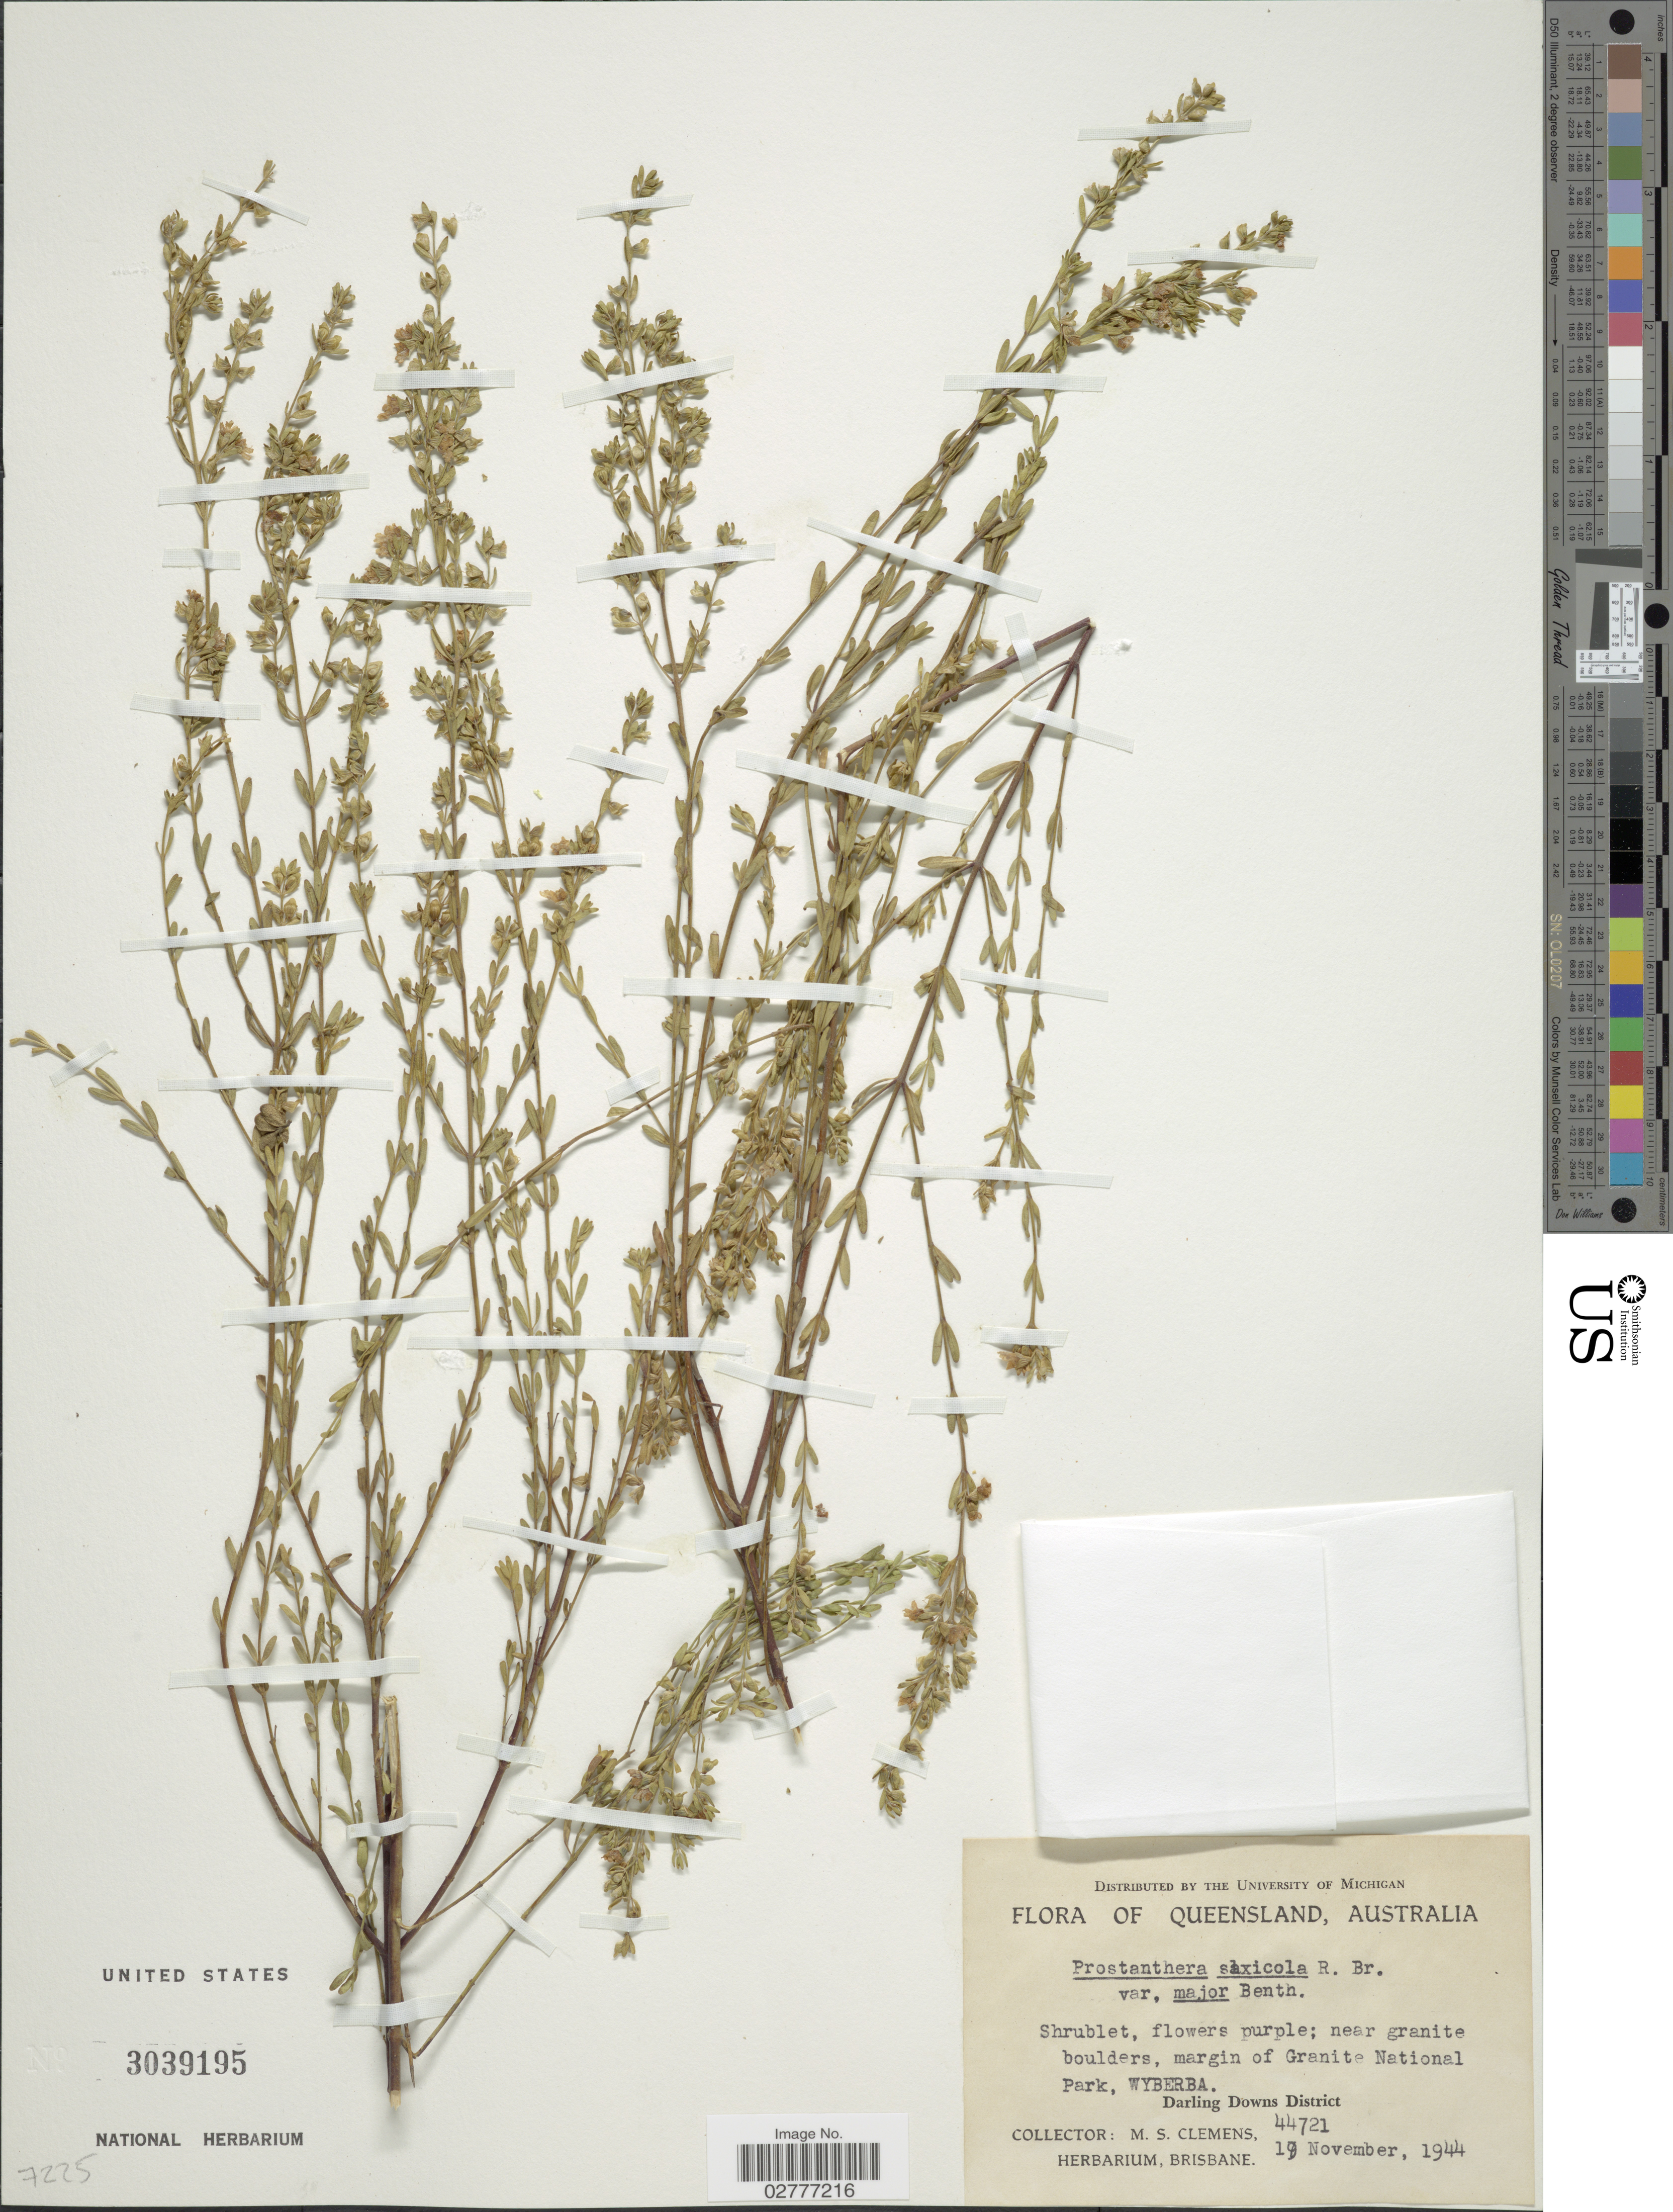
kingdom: Plantae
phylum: Tracheophyta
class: Magnoliopsida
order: Lamiales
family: Lamiaceae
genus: Prostanthera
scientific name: Prostanthera saxicola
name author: R. Br.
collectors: M. S. Clemens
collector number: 44721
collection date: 1944-11-19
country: Australia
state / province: Queensland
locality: Margin of Granite National Park, Wyberba. Darling Downs District.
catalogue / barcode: US 3039195